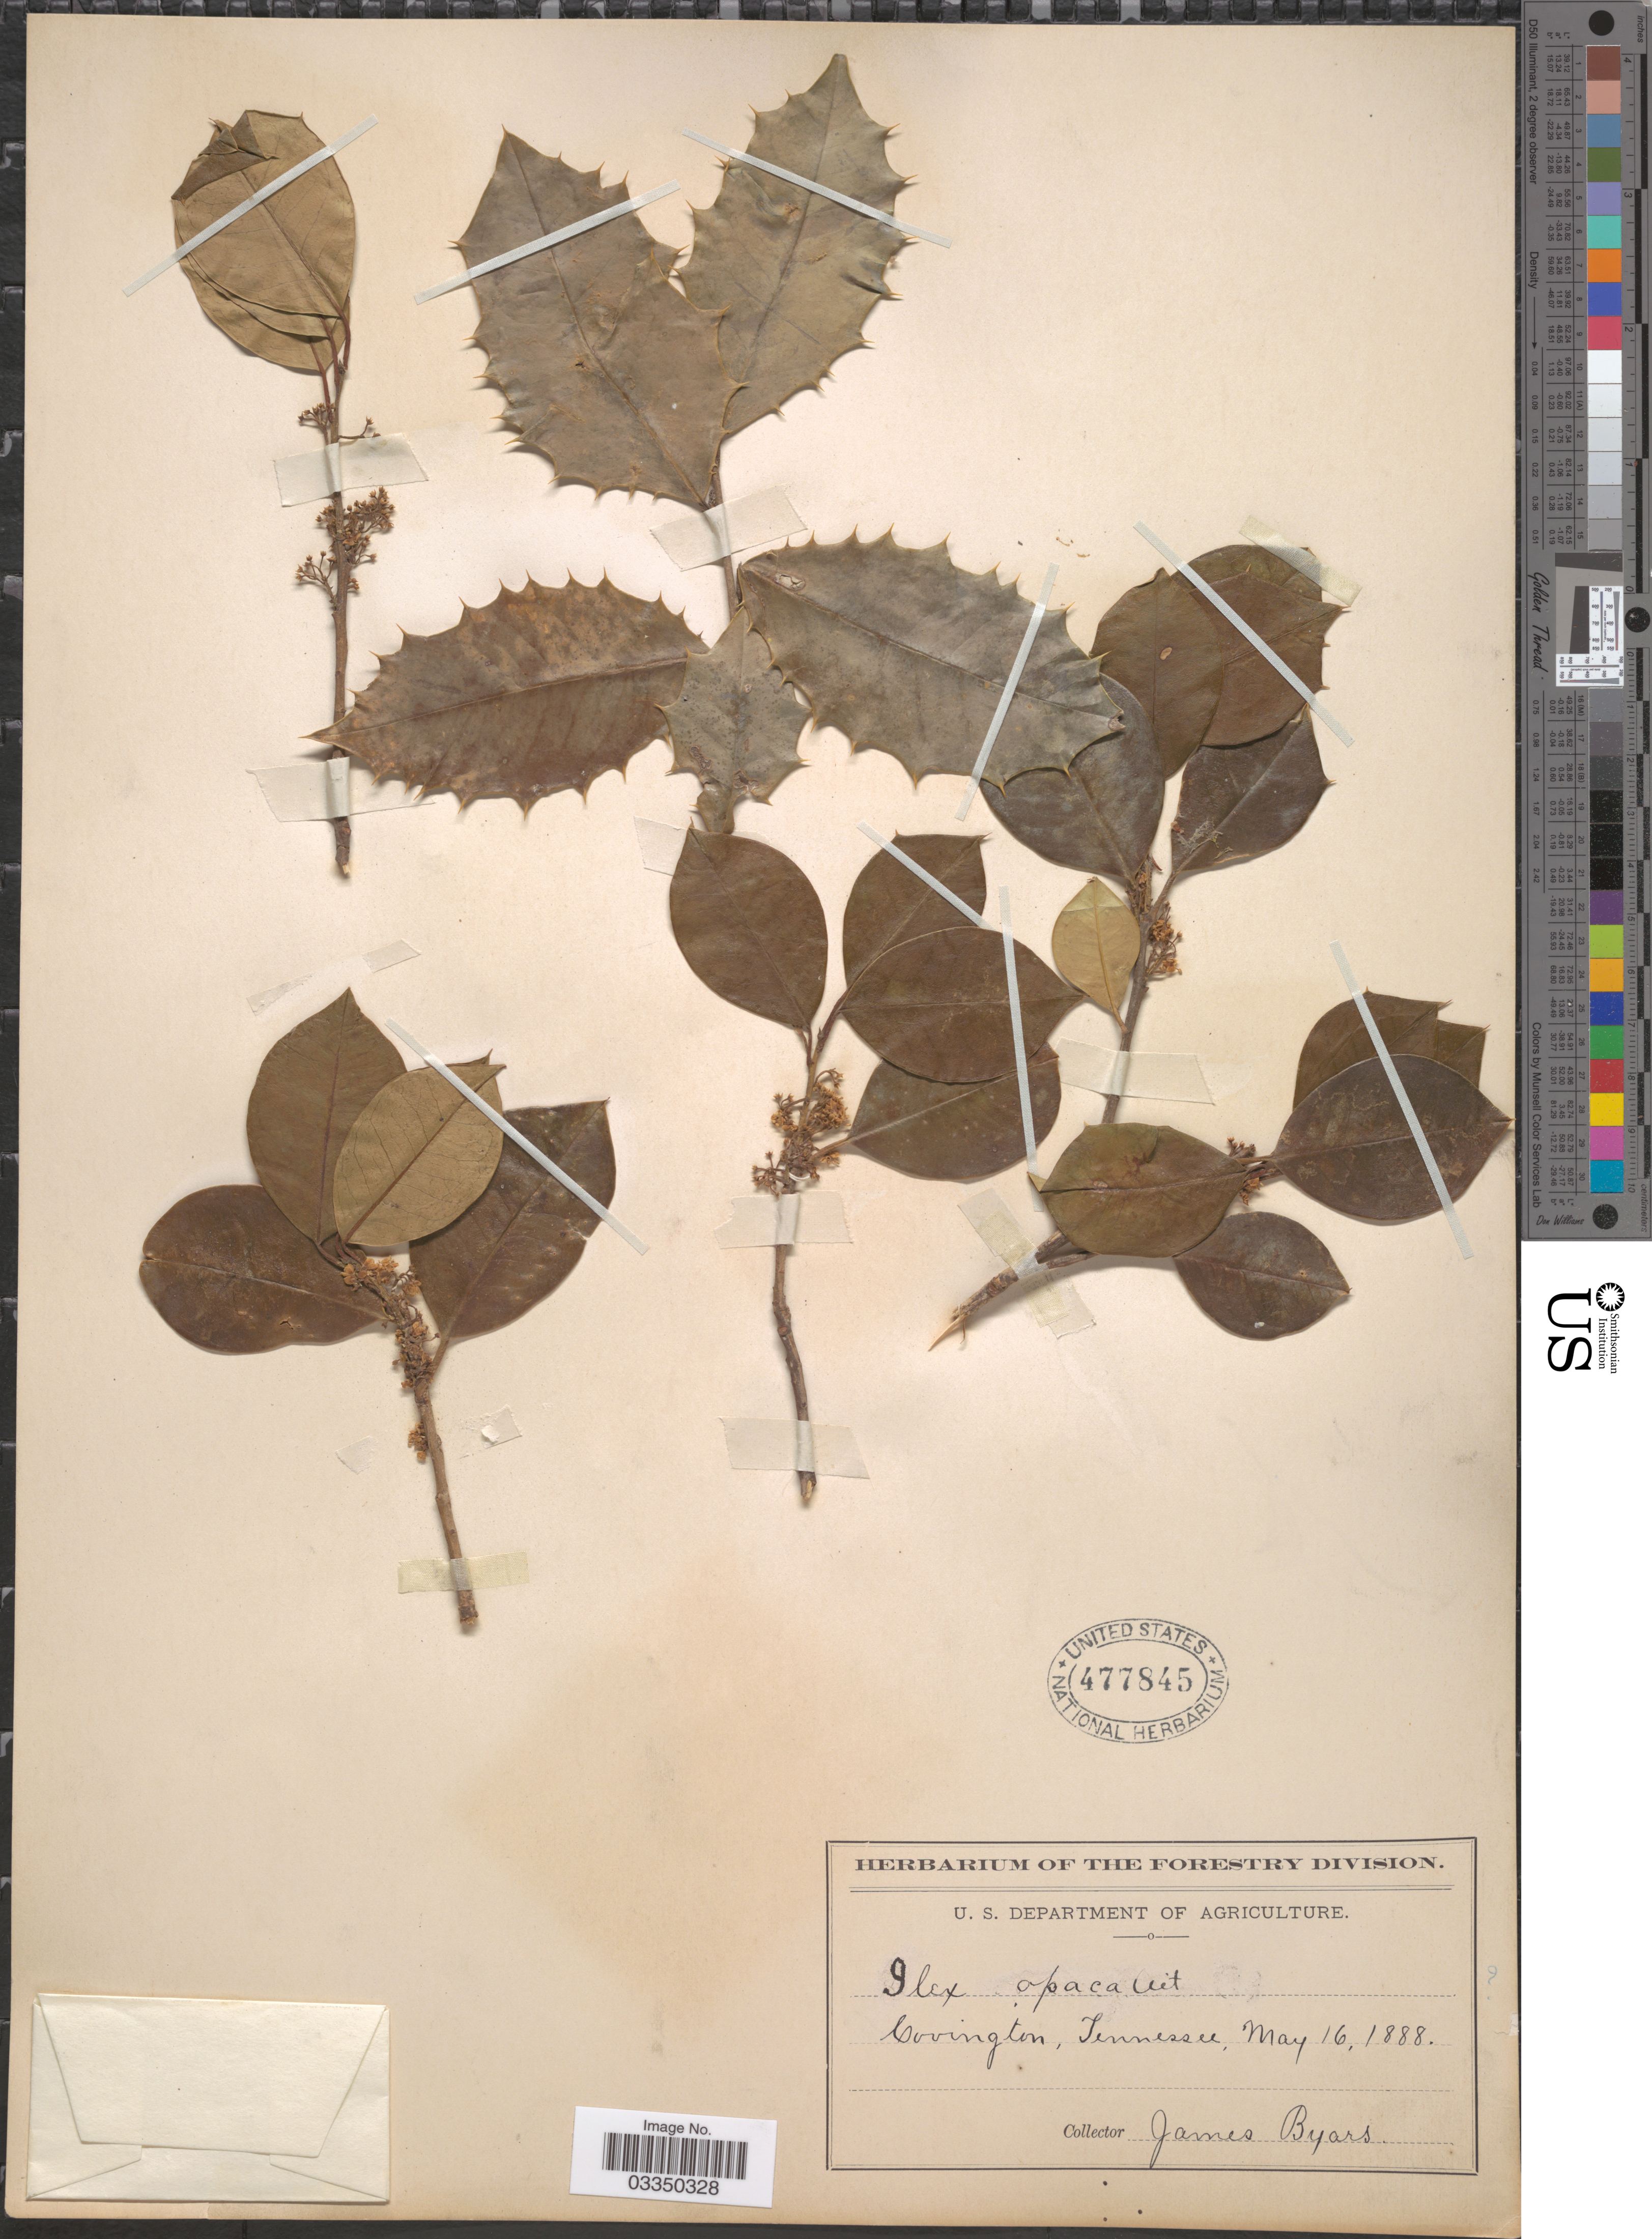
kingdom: Plantae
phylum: Tracheophyta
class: Magnoliopsida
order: Aquifoliales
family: Aquifoliaceae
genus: Ilex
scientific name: Ilex opaca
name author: Aiton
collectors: J. Byars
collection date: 1888-05-16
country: United States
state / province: Tennessee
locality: Covington.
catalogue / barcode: US 477845